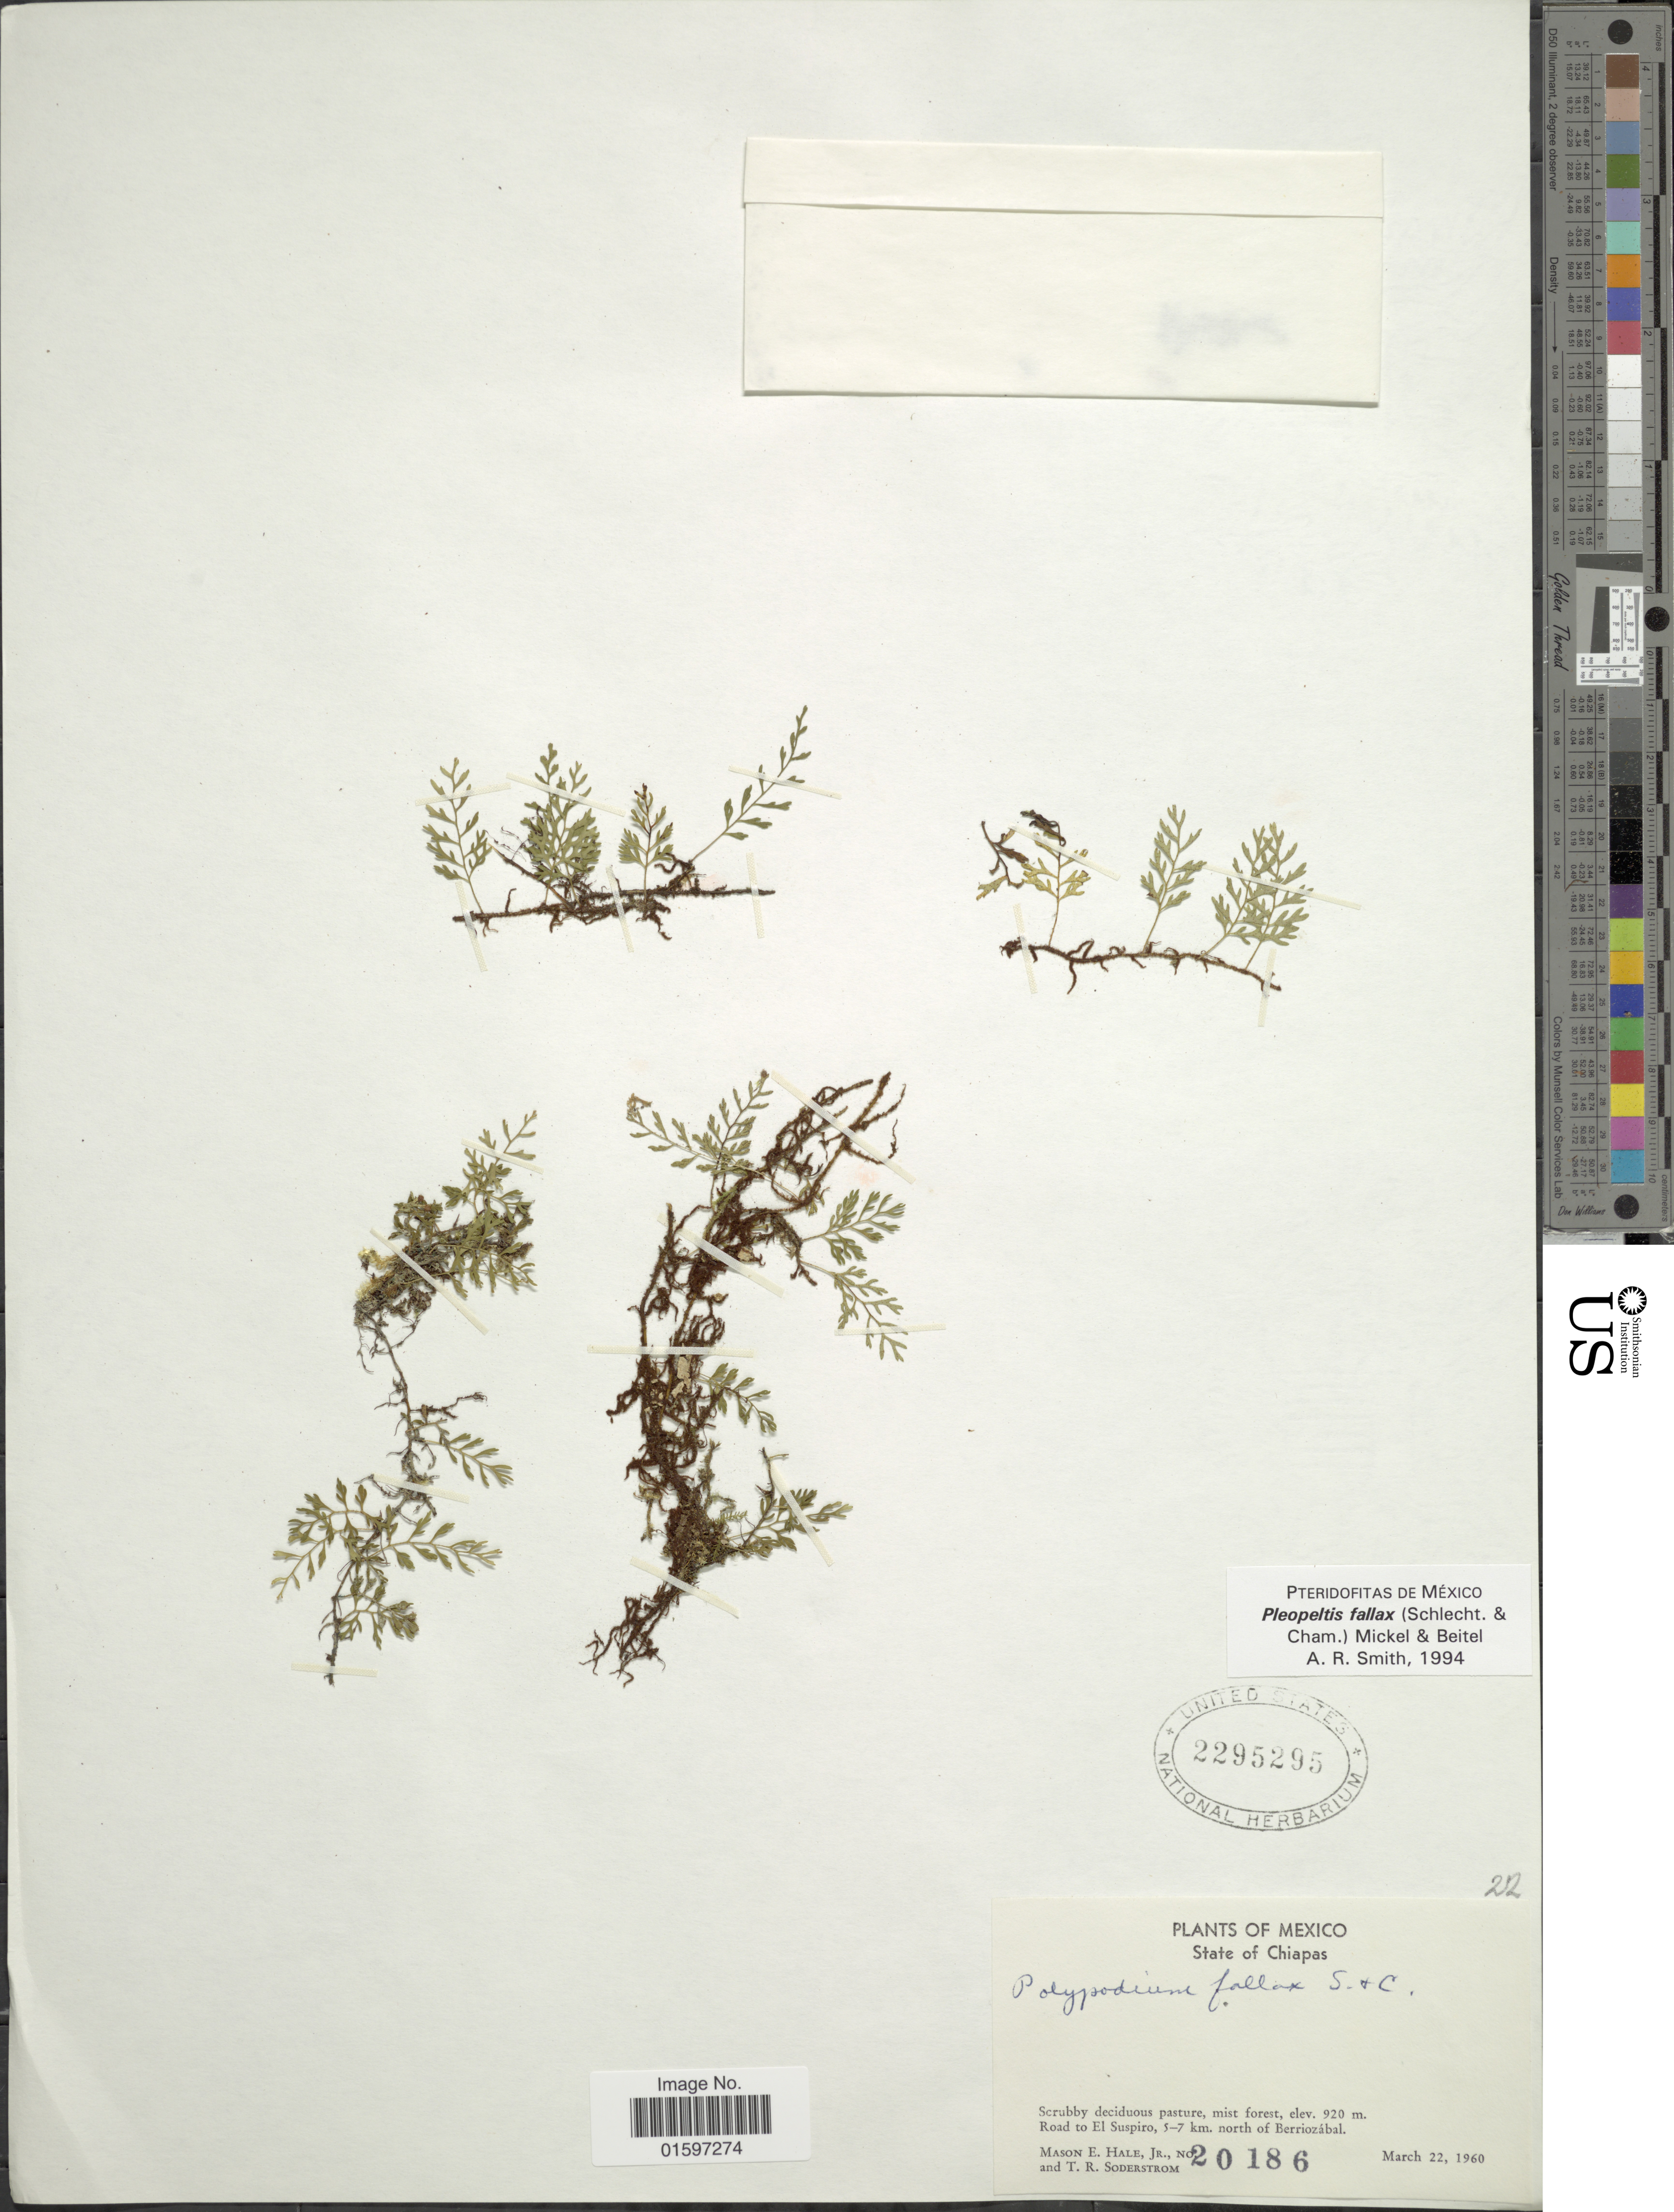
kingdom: Plantae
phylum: Tracheophyta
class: Polypodiopsida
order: Polypodiales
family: Polypodiaceae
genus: Pleopeltis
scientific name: Pleopeltis fallax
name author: (Schltdl. & Cham.) Mickel & Beitel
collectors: M. Hale & T. R. Soderstrom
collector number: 20186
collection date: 1960-03-22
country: Mexico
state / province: Chiapas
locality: Mexico, State of Chiapas, road to El Suspiro, 5-7 km. north of Berriozábal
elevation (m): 920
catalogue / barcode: US 2295295